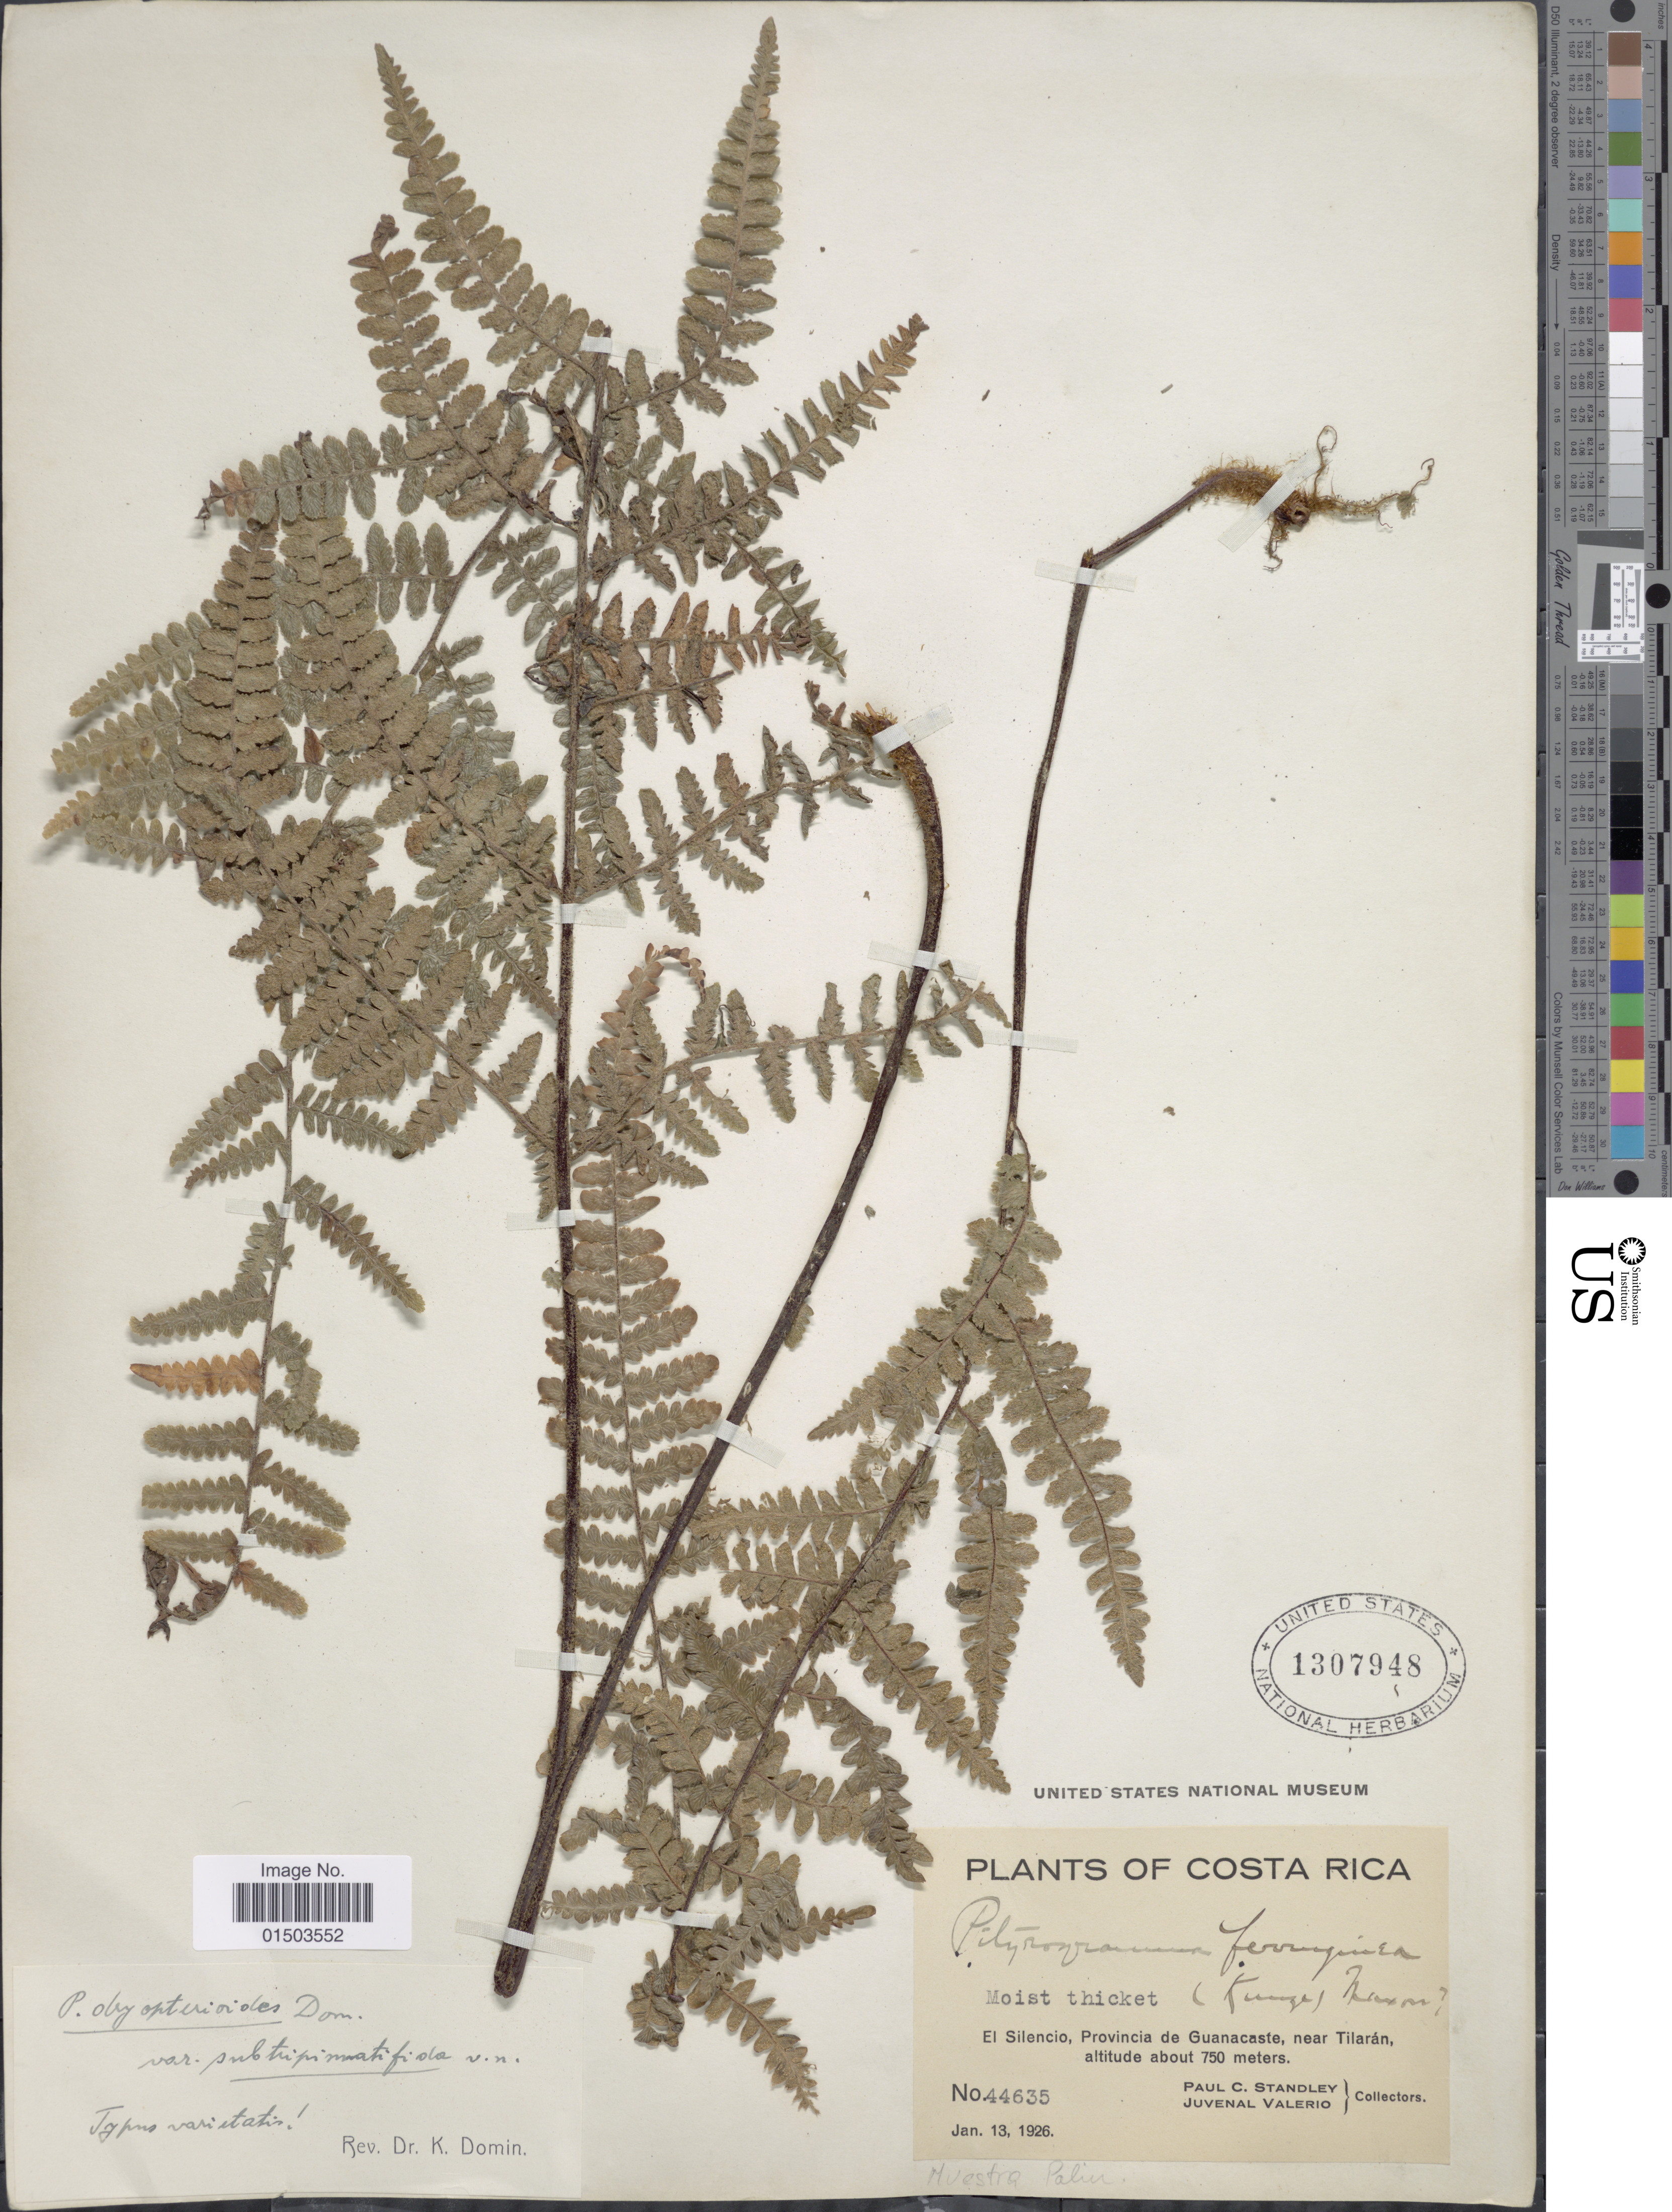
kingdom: Plantae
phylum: Tracheophyta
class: Polypodiopsida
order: Polypodiales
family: Pteridaceae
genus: Pityrogramma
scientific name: Pityrogramma ferruginea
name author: (Kunze) Maxon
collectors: P. C. Standley & J. Valerio R.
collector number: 44635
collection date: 1926-01-13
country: Costa Rica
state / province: Guanacaste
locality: Costa Rica, El Silencio, Provincia de Guanacaste, near Tilaran.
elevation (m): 750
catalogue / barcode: US 1307948